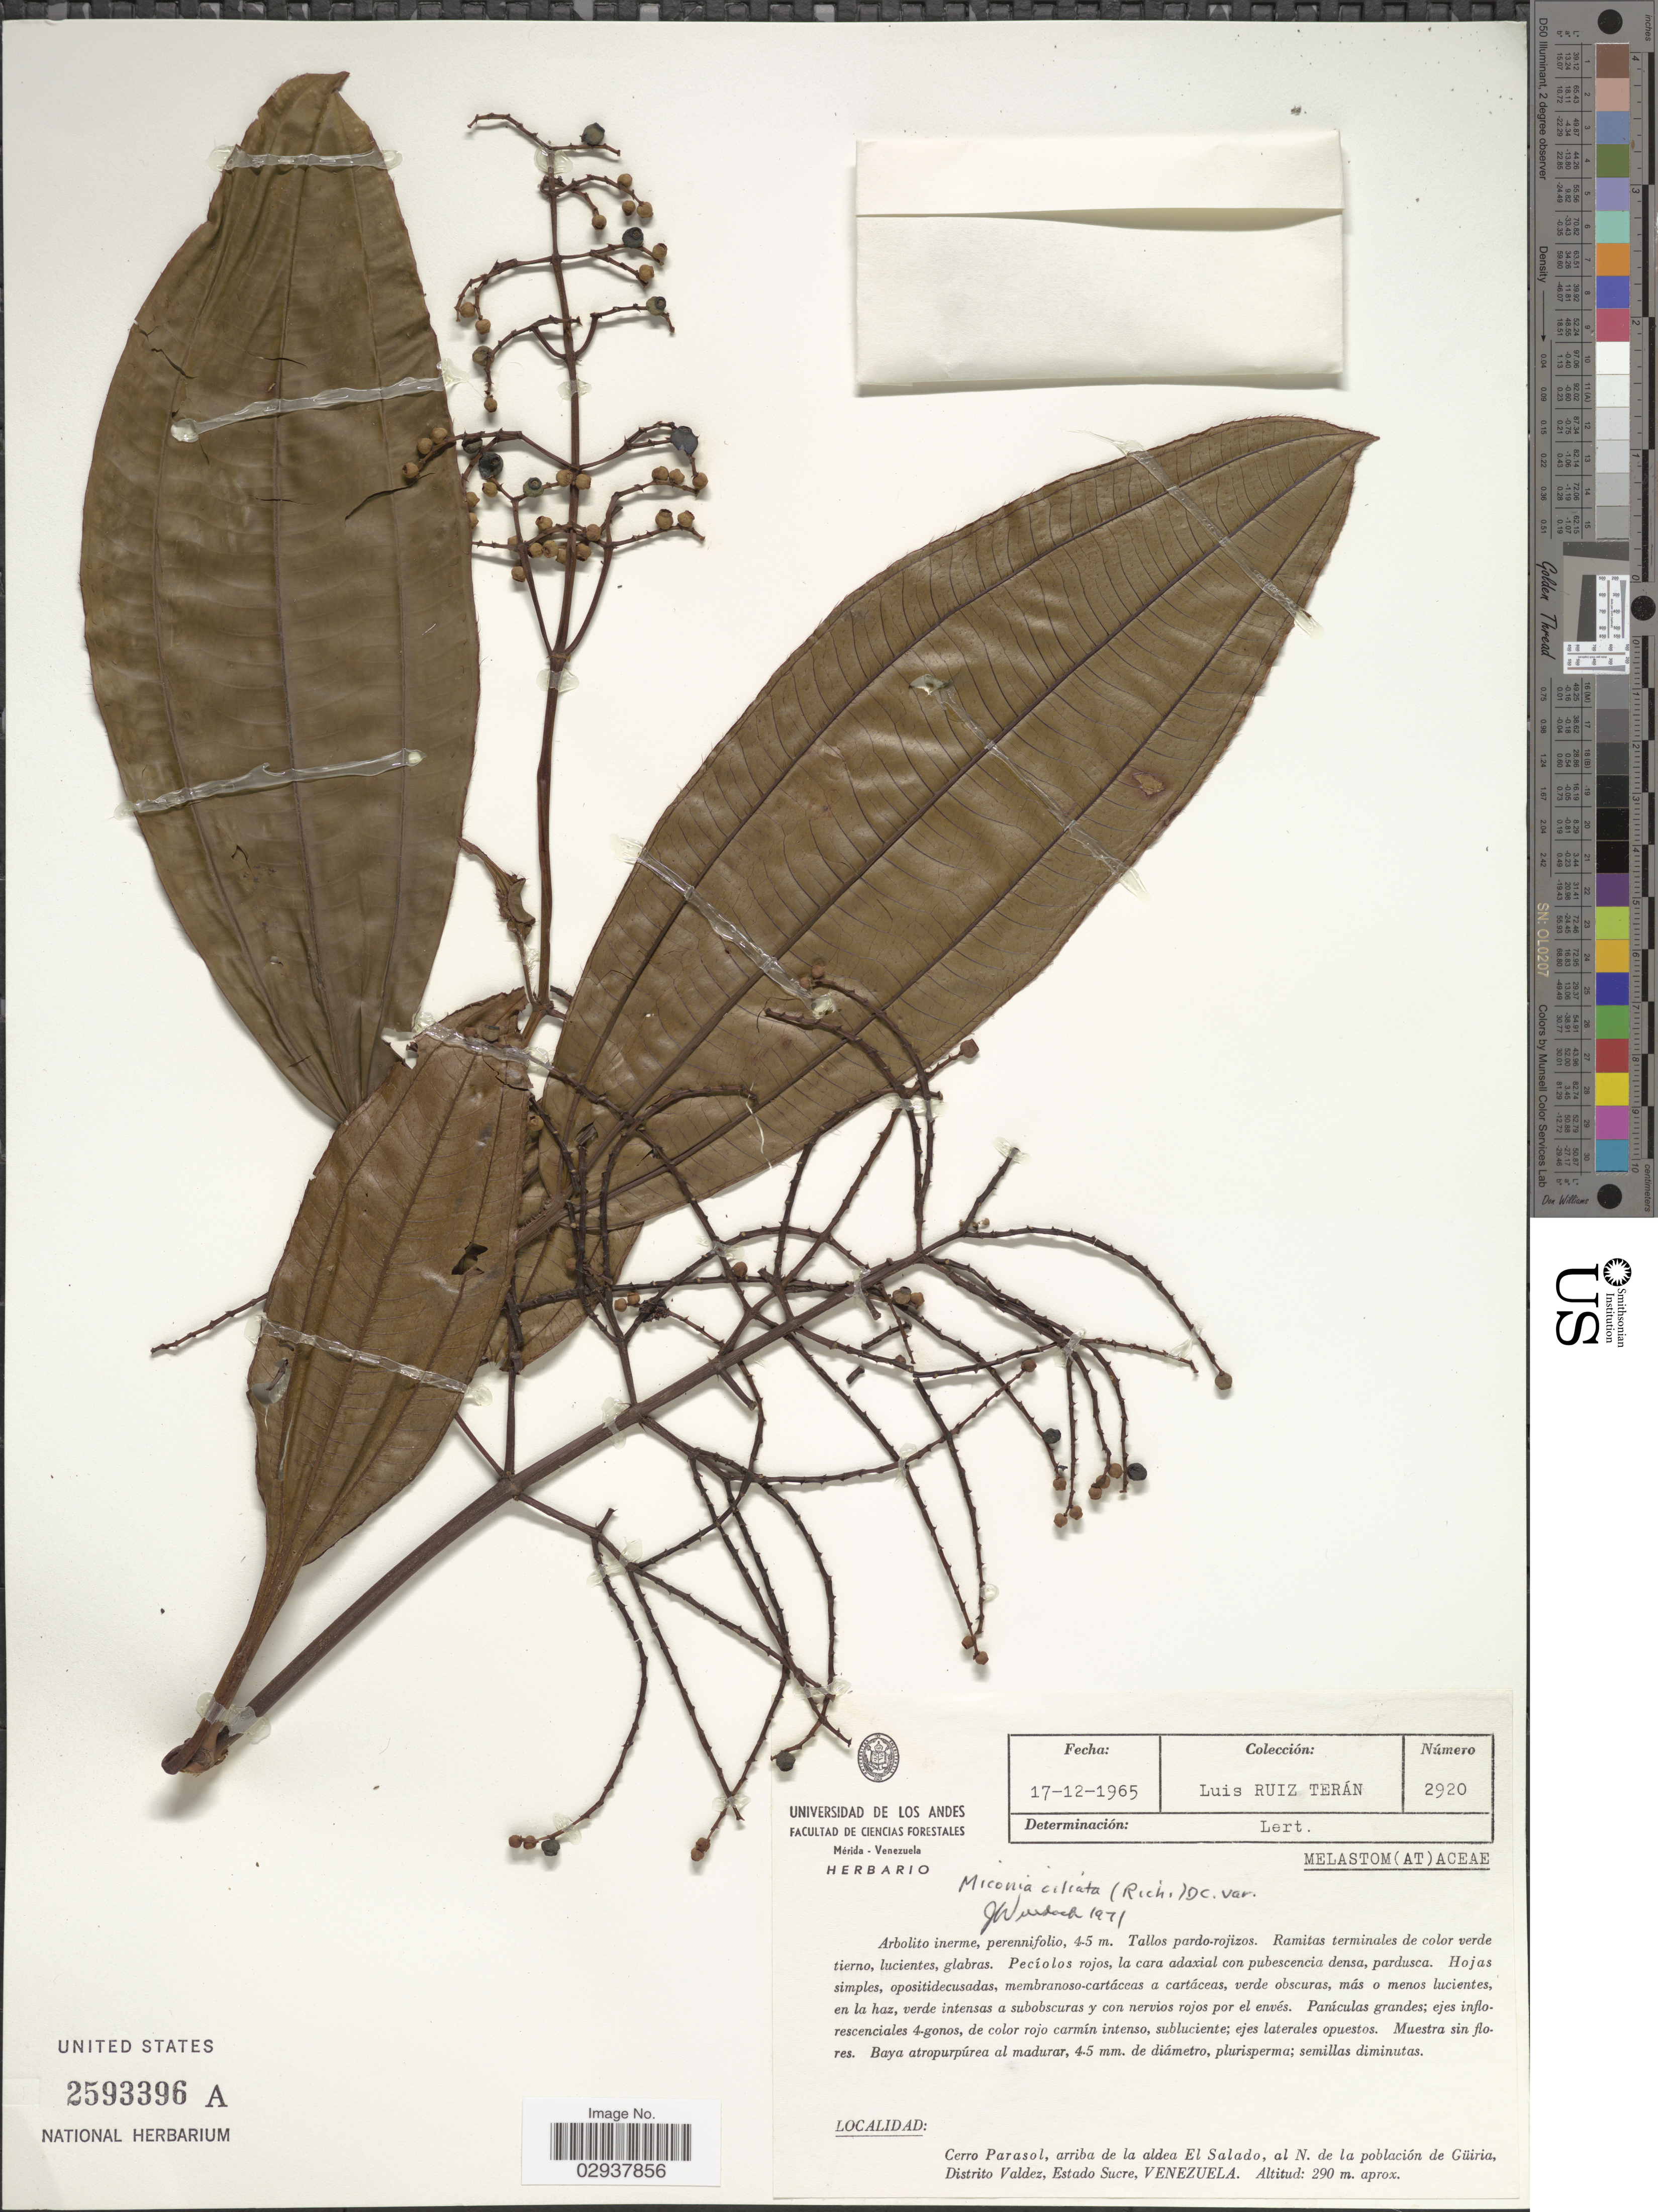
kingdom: Plantae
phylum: Tracheophyta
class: Magnoliopsida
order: Myrtales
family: Melastomataceae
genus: Miconia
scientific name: Miconia ciliata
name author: (Rich.) DC.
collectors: L. Teran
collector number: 2920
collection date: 1965-12-17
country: Venezuela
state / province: Sucre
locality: Cerro Parasol, arriba de la aldea El Salado, al N. de la población de Güiria, Distrito Valdez, Estado Sucre.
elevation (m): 290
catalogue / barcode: US 2593396A